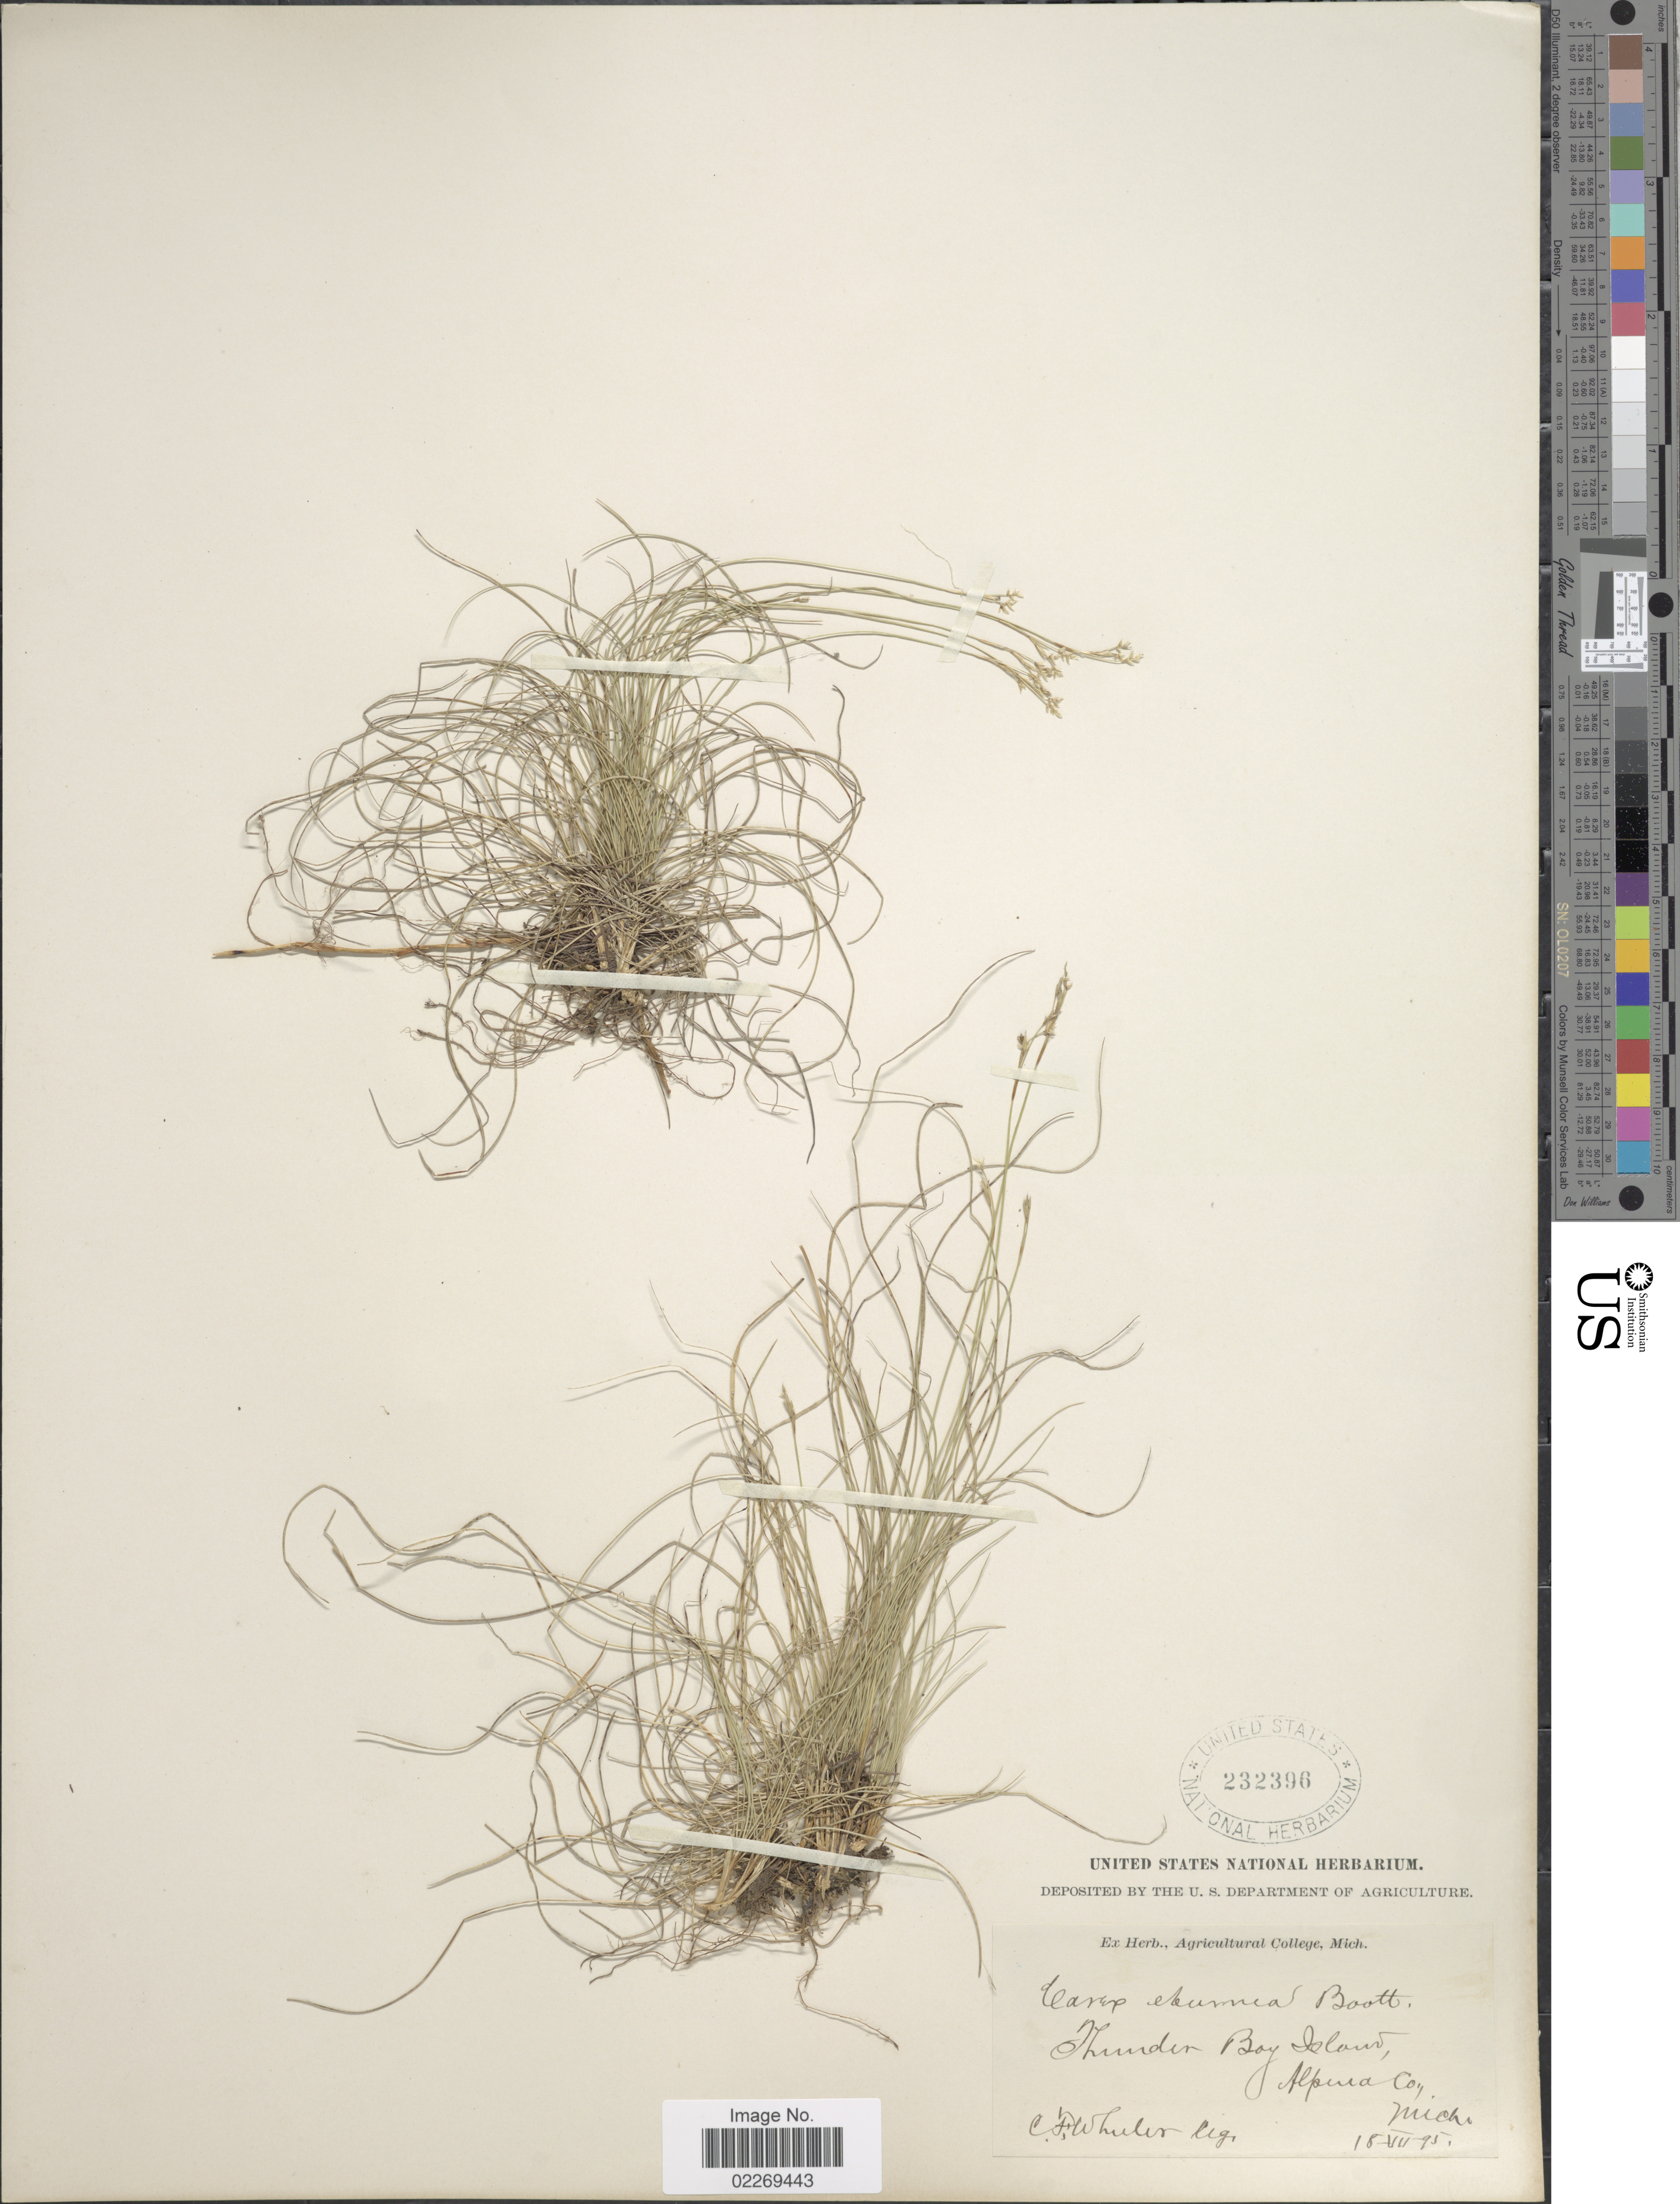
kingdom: Plantae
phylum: Tracheophyta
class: Liliopsida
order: Poales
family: Cyperaceae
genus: Carex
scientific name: Carex eburnea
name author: Boott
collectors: C. Wheeler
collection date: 1895-07-18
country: United States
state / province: Michigan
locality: Thunder Bay Island, Alpena Co.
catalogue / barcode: US 232396